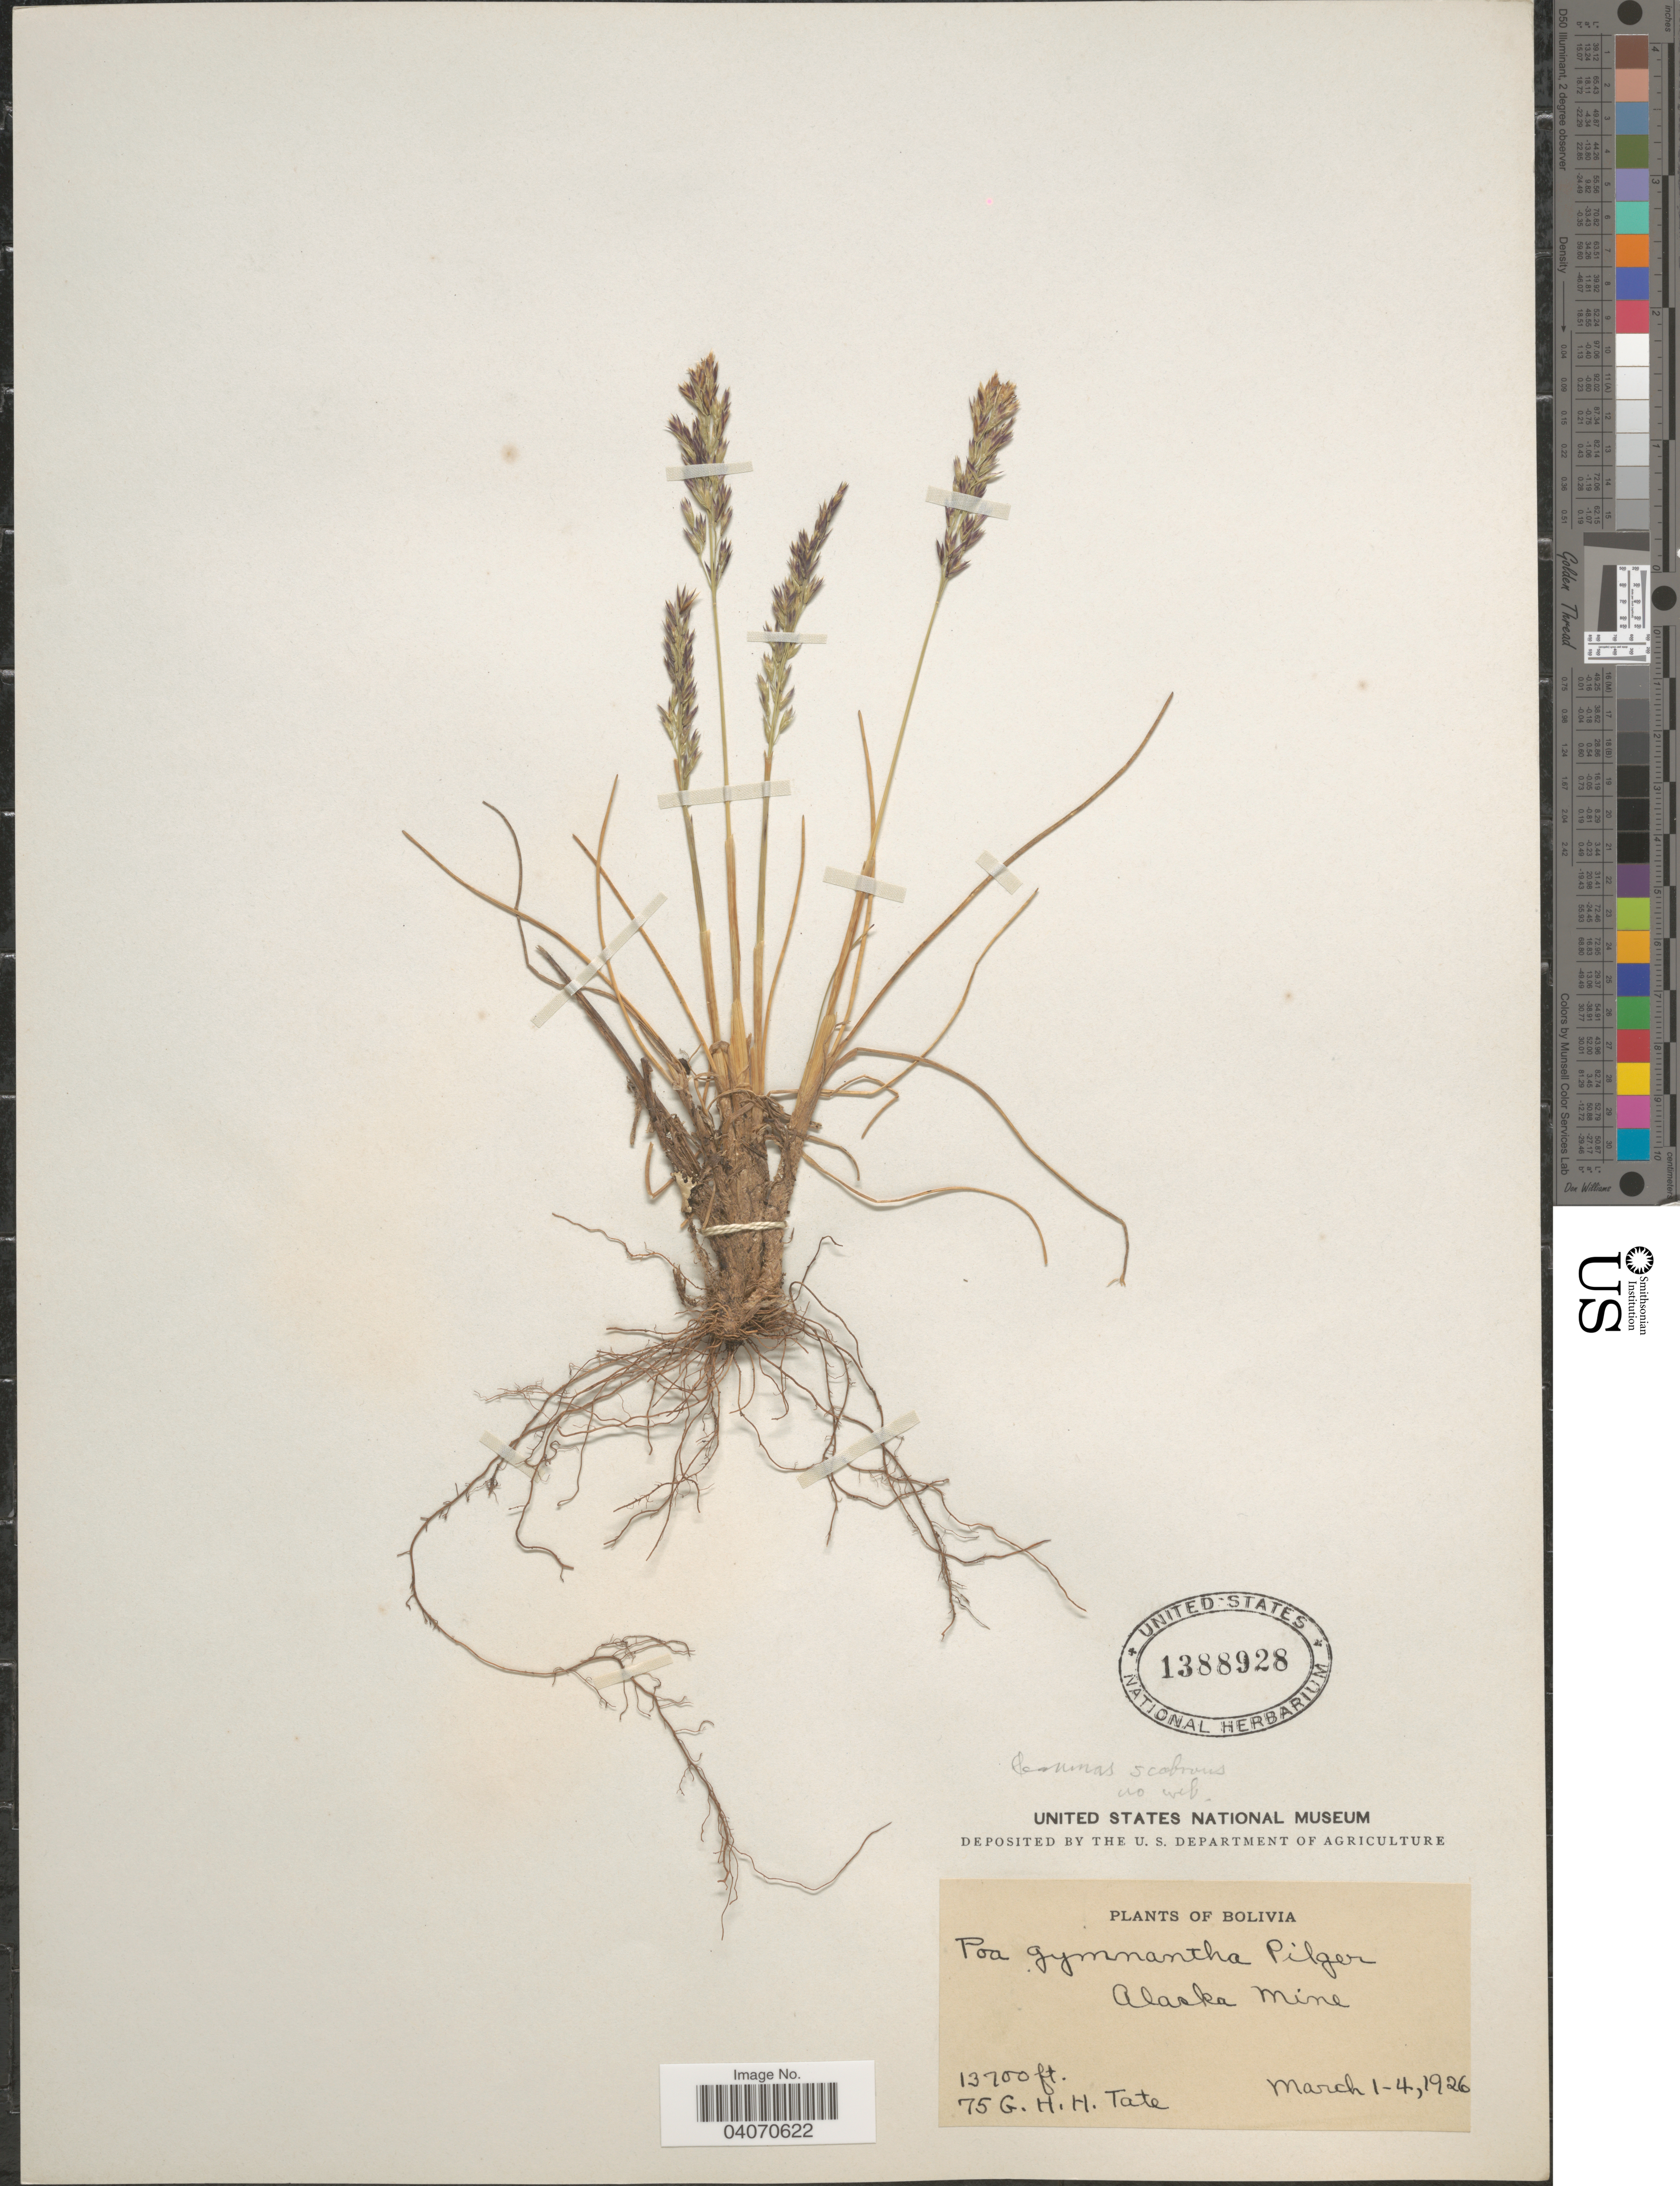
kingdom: Plantae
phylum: Tracheophyta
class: Liliopsida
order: Poales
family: Poaceae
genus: Poa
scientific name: Poa gymnantha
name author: Pilg.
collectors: G. H. H.Tate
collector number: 75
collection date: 1926-03-01/1926-03-04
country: Bolivia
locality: Alaska Mine.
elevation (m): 4176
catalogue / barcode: US 1388928